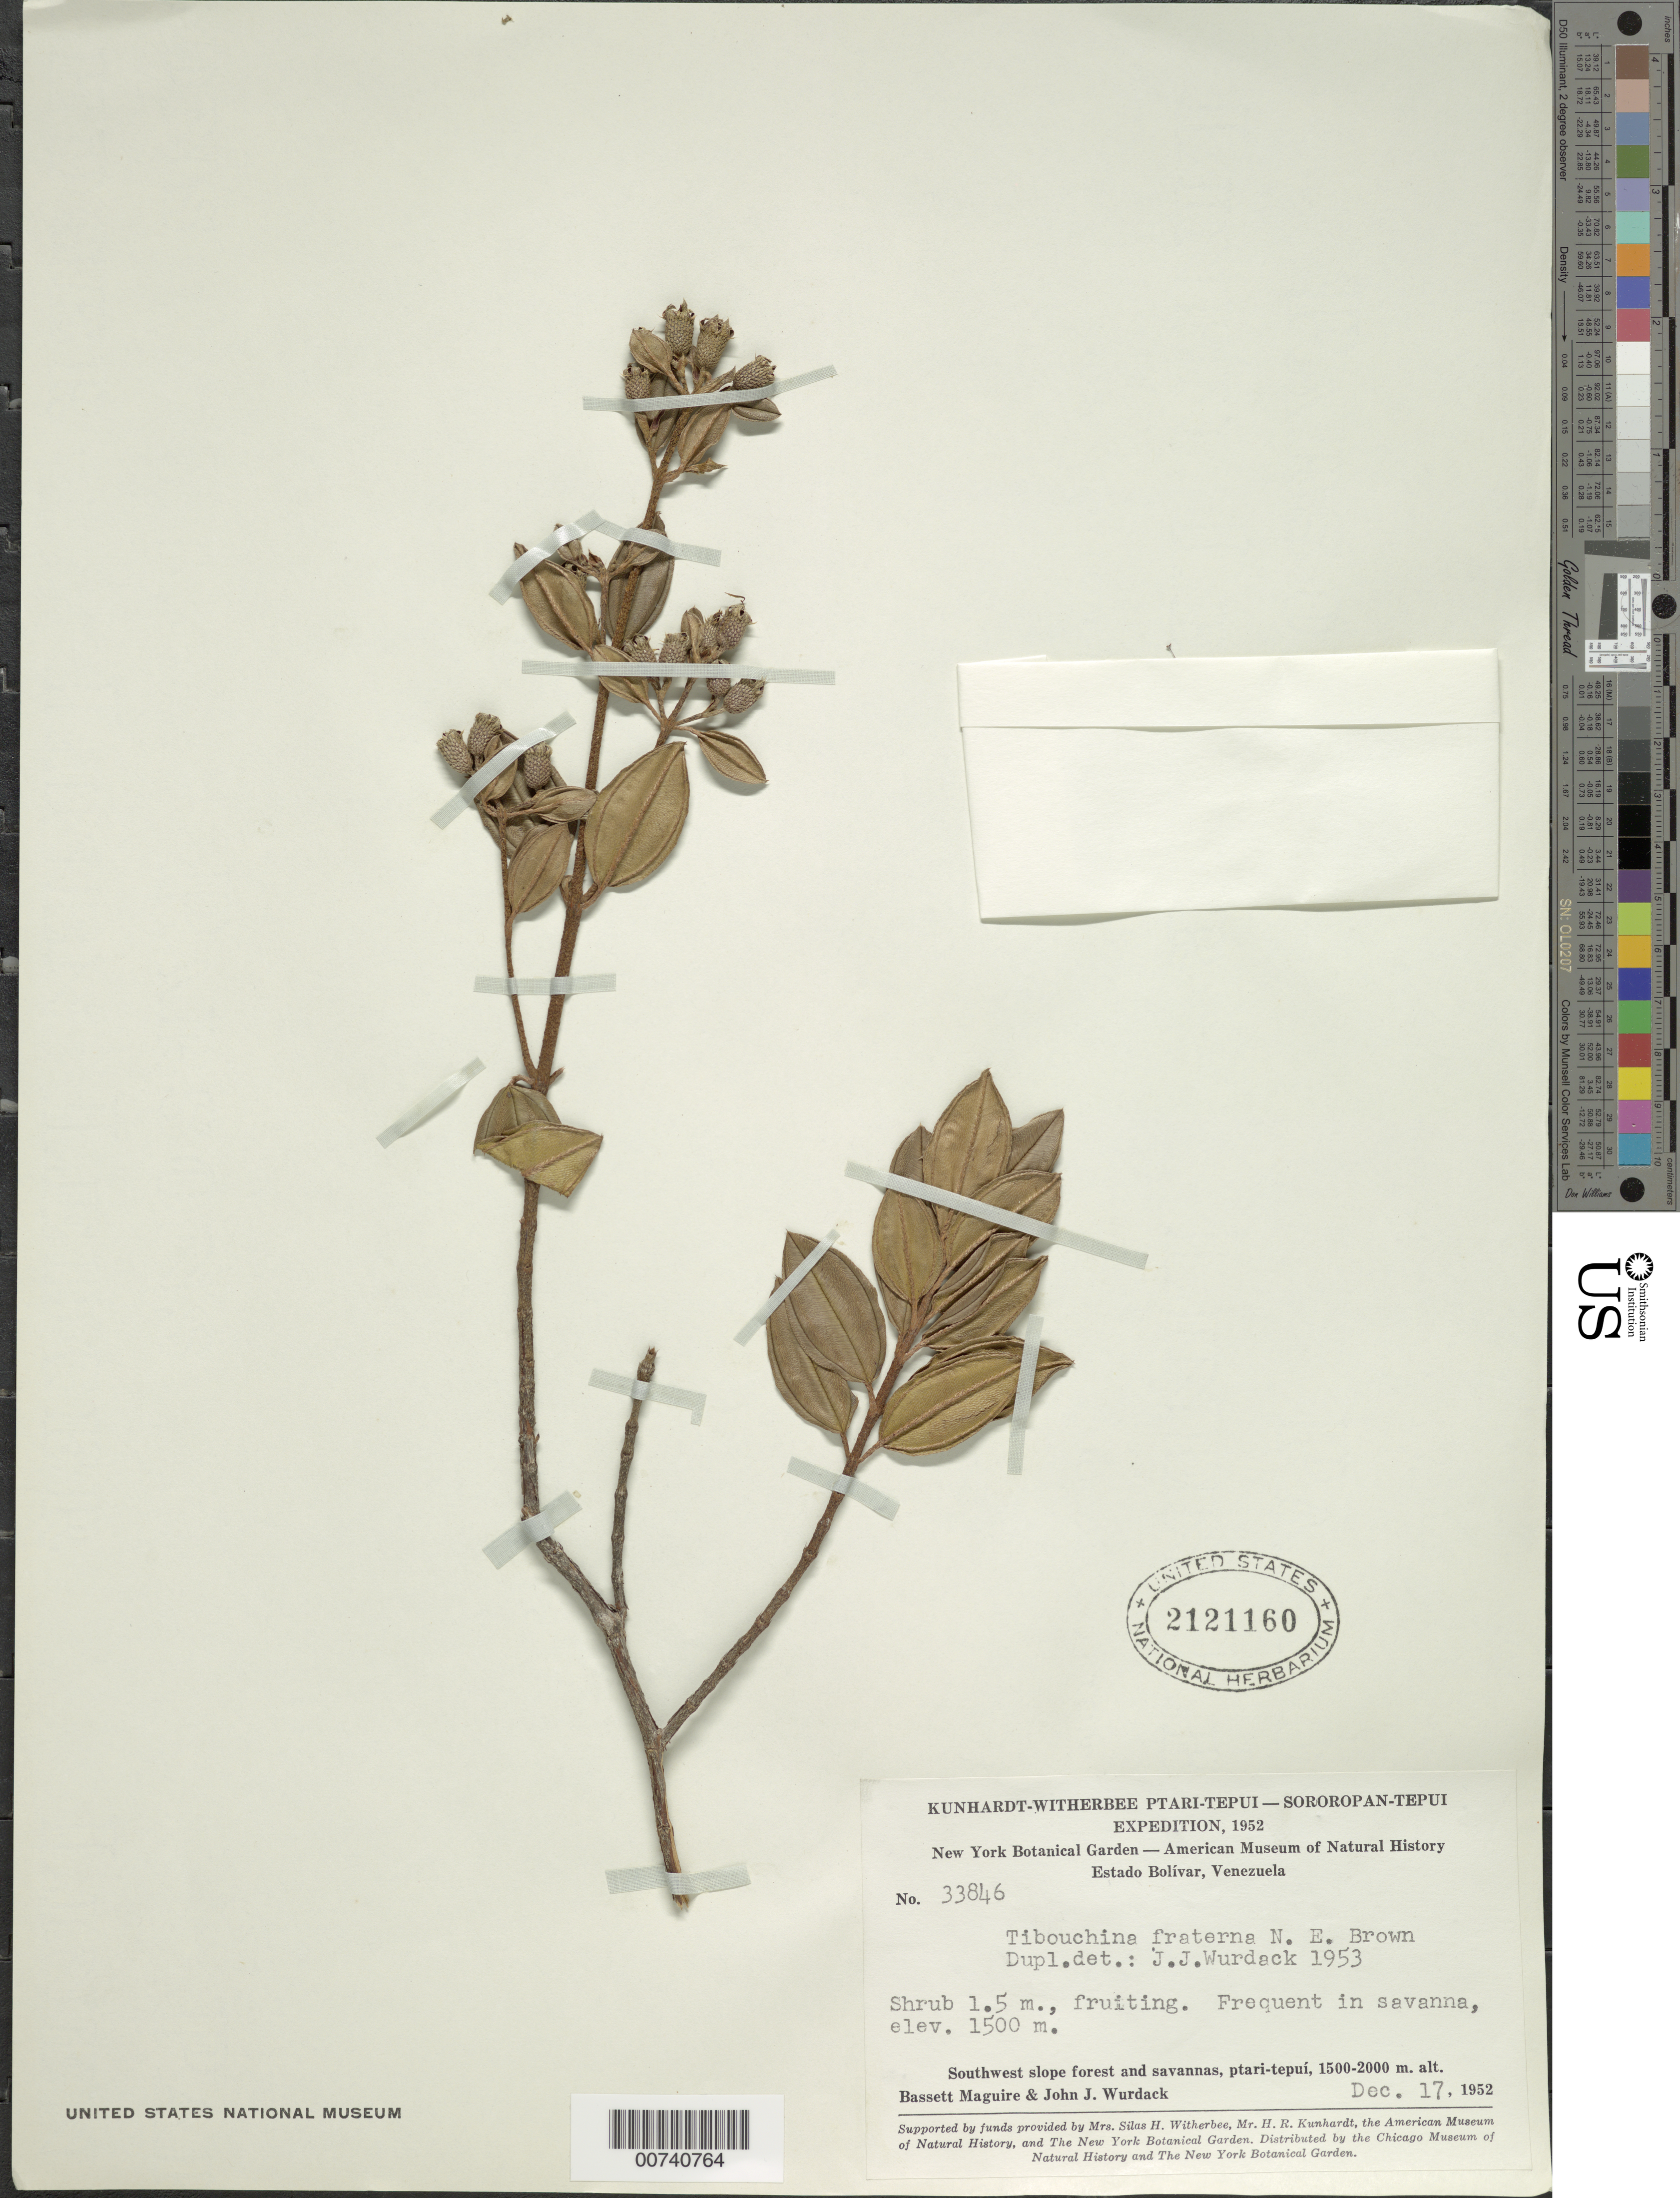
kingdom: Plantae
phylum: Tracheophyta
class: Magnoliopsida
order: Myrtales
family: Melastomataceae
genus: Tibouchina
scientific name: Tibouchina fraterna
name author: N.E. Br.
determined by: Wurdack, John J., (US), US (UNITED STATES)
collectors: B. Maguire & J. J. Wurdack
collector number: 33846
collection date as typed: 17-Dec-52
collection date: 1952-12-17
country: Venezuela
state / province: Bolívar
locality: Ptari-tepuí, southwest slopes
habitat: Savanna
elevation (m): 1500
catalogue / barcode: US 2121160